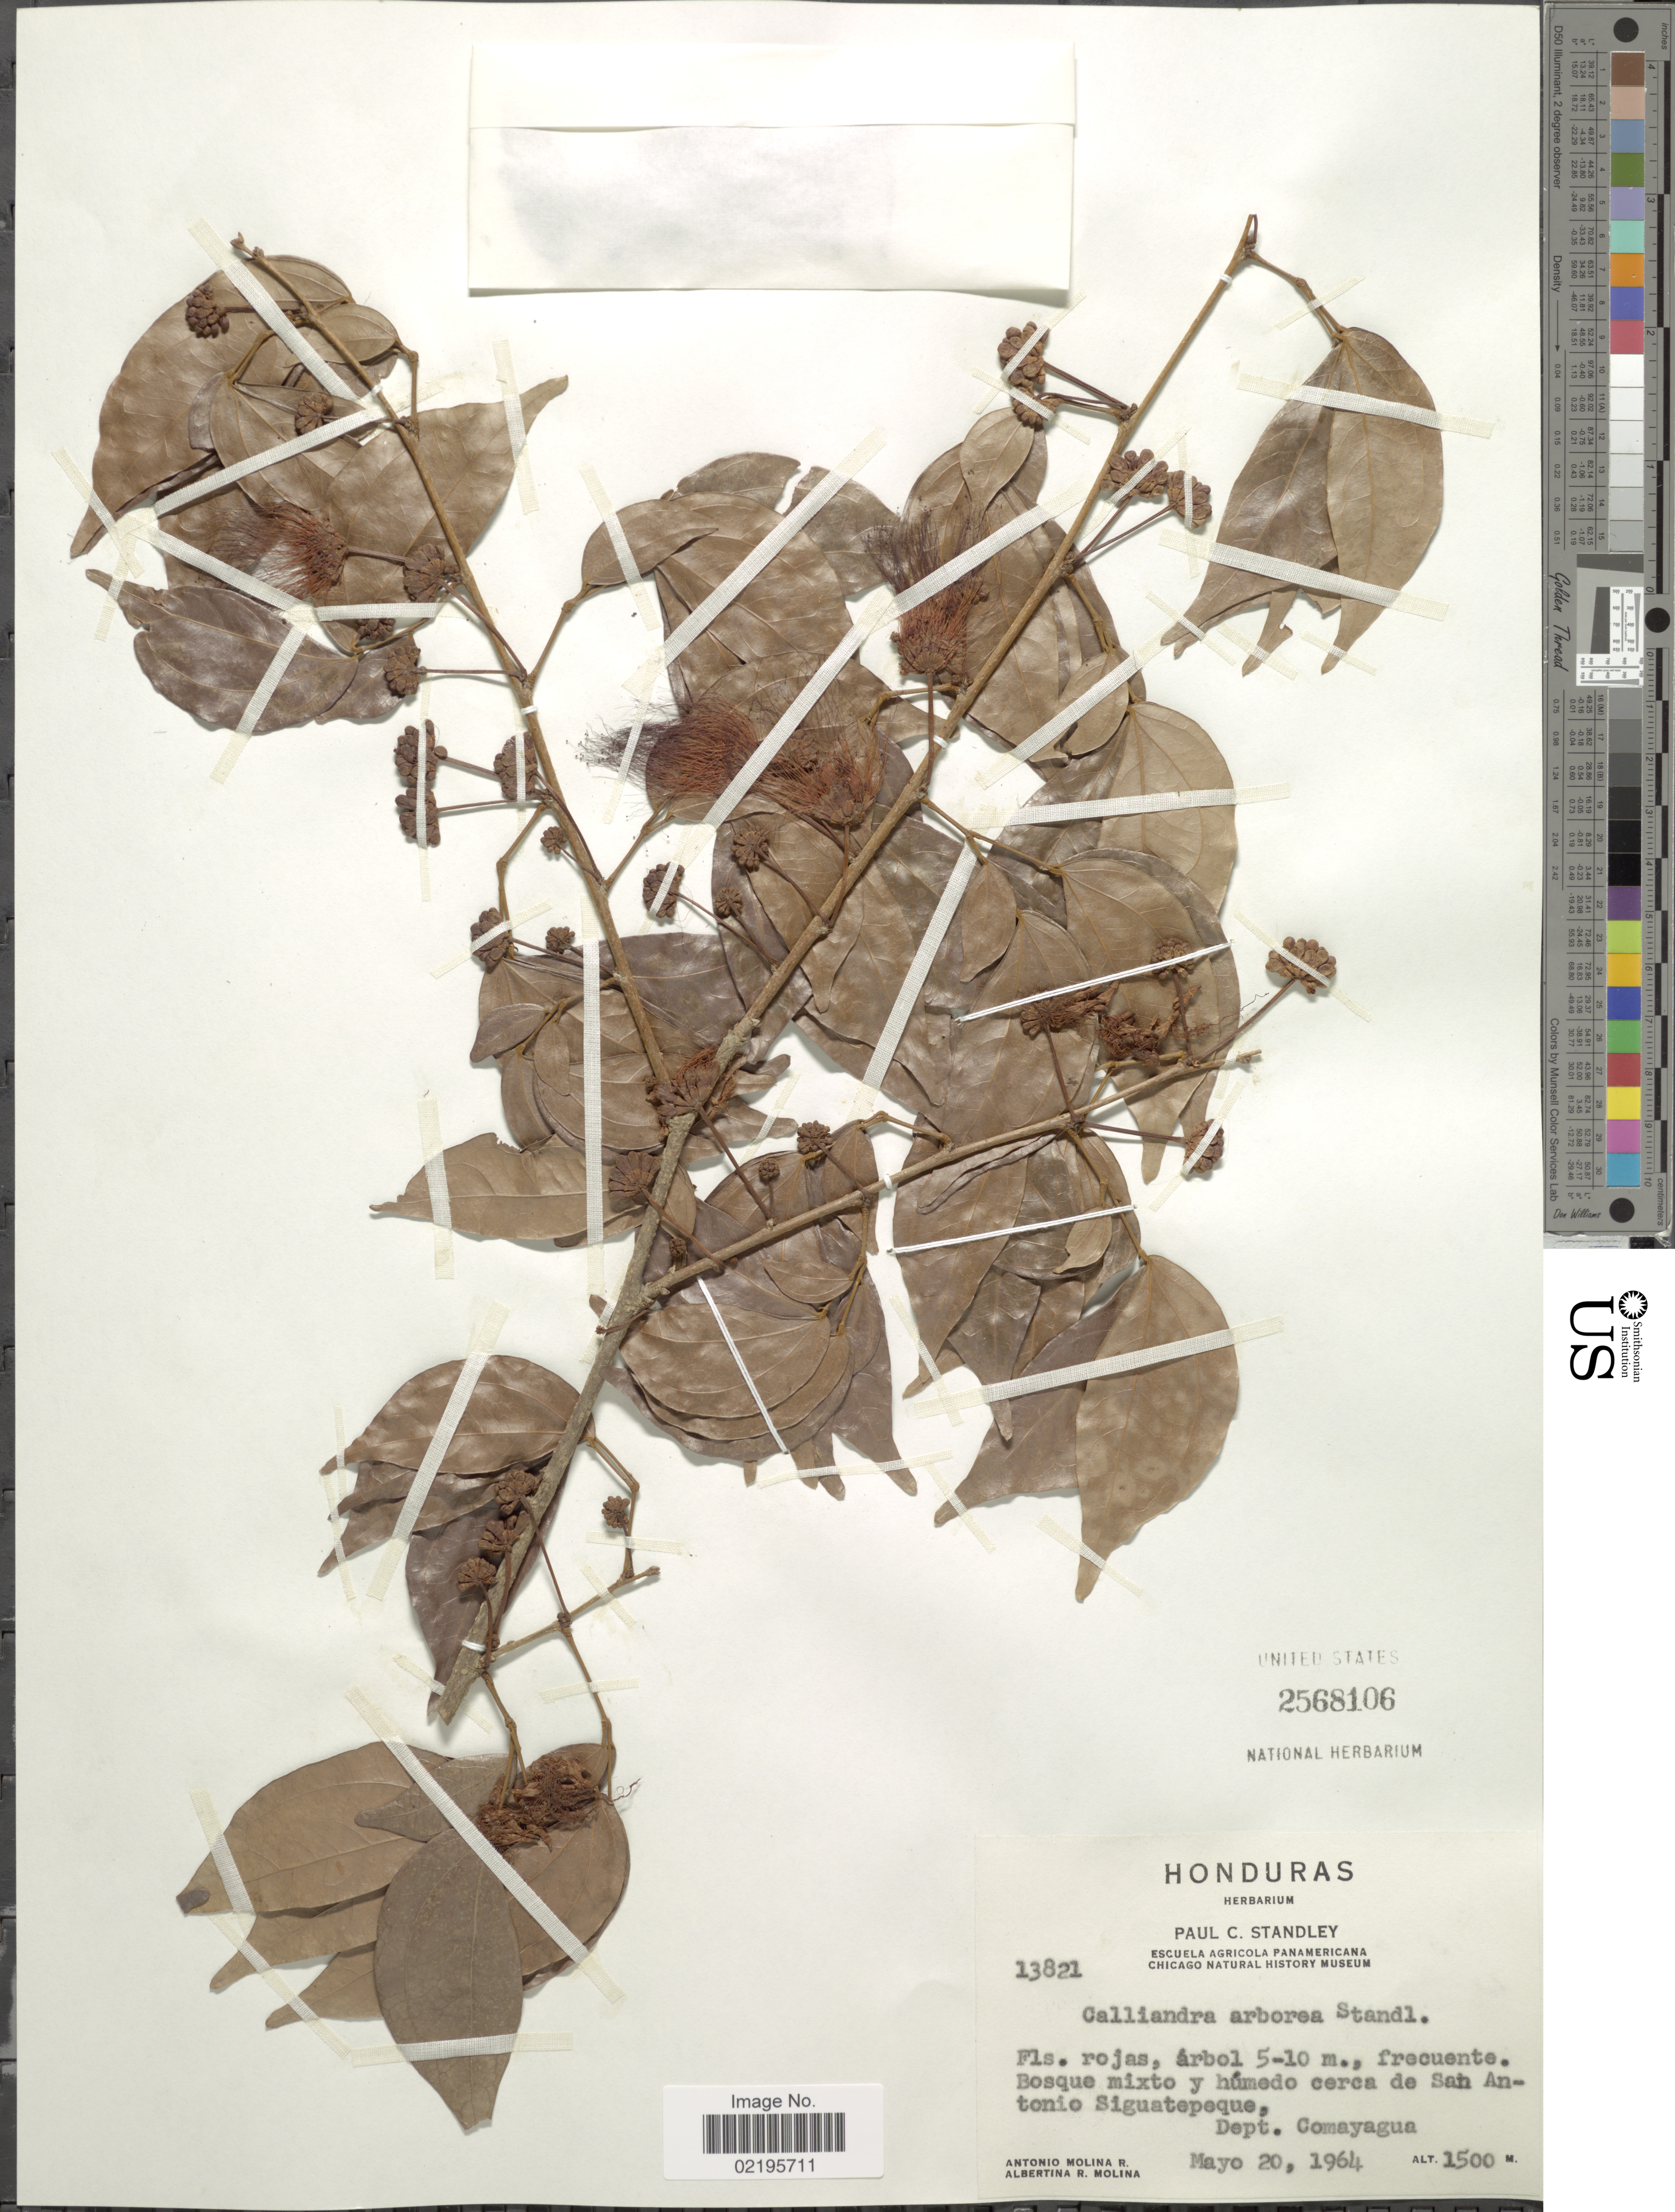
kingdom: Plantae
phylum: Tracheophyta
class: Magnoliopsida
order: Fabales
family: Fabaceae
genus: Calliandra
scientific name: Calliandra arborea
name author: Standl.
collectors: A. Molina R. & A. R. Molina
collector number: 13821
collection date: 1964-05-20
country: Honduras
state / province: Comayagua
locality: Bosque mixto y humedo cerca de San Antonio Siguatepeque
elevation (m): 1500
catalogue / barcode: US 2568106